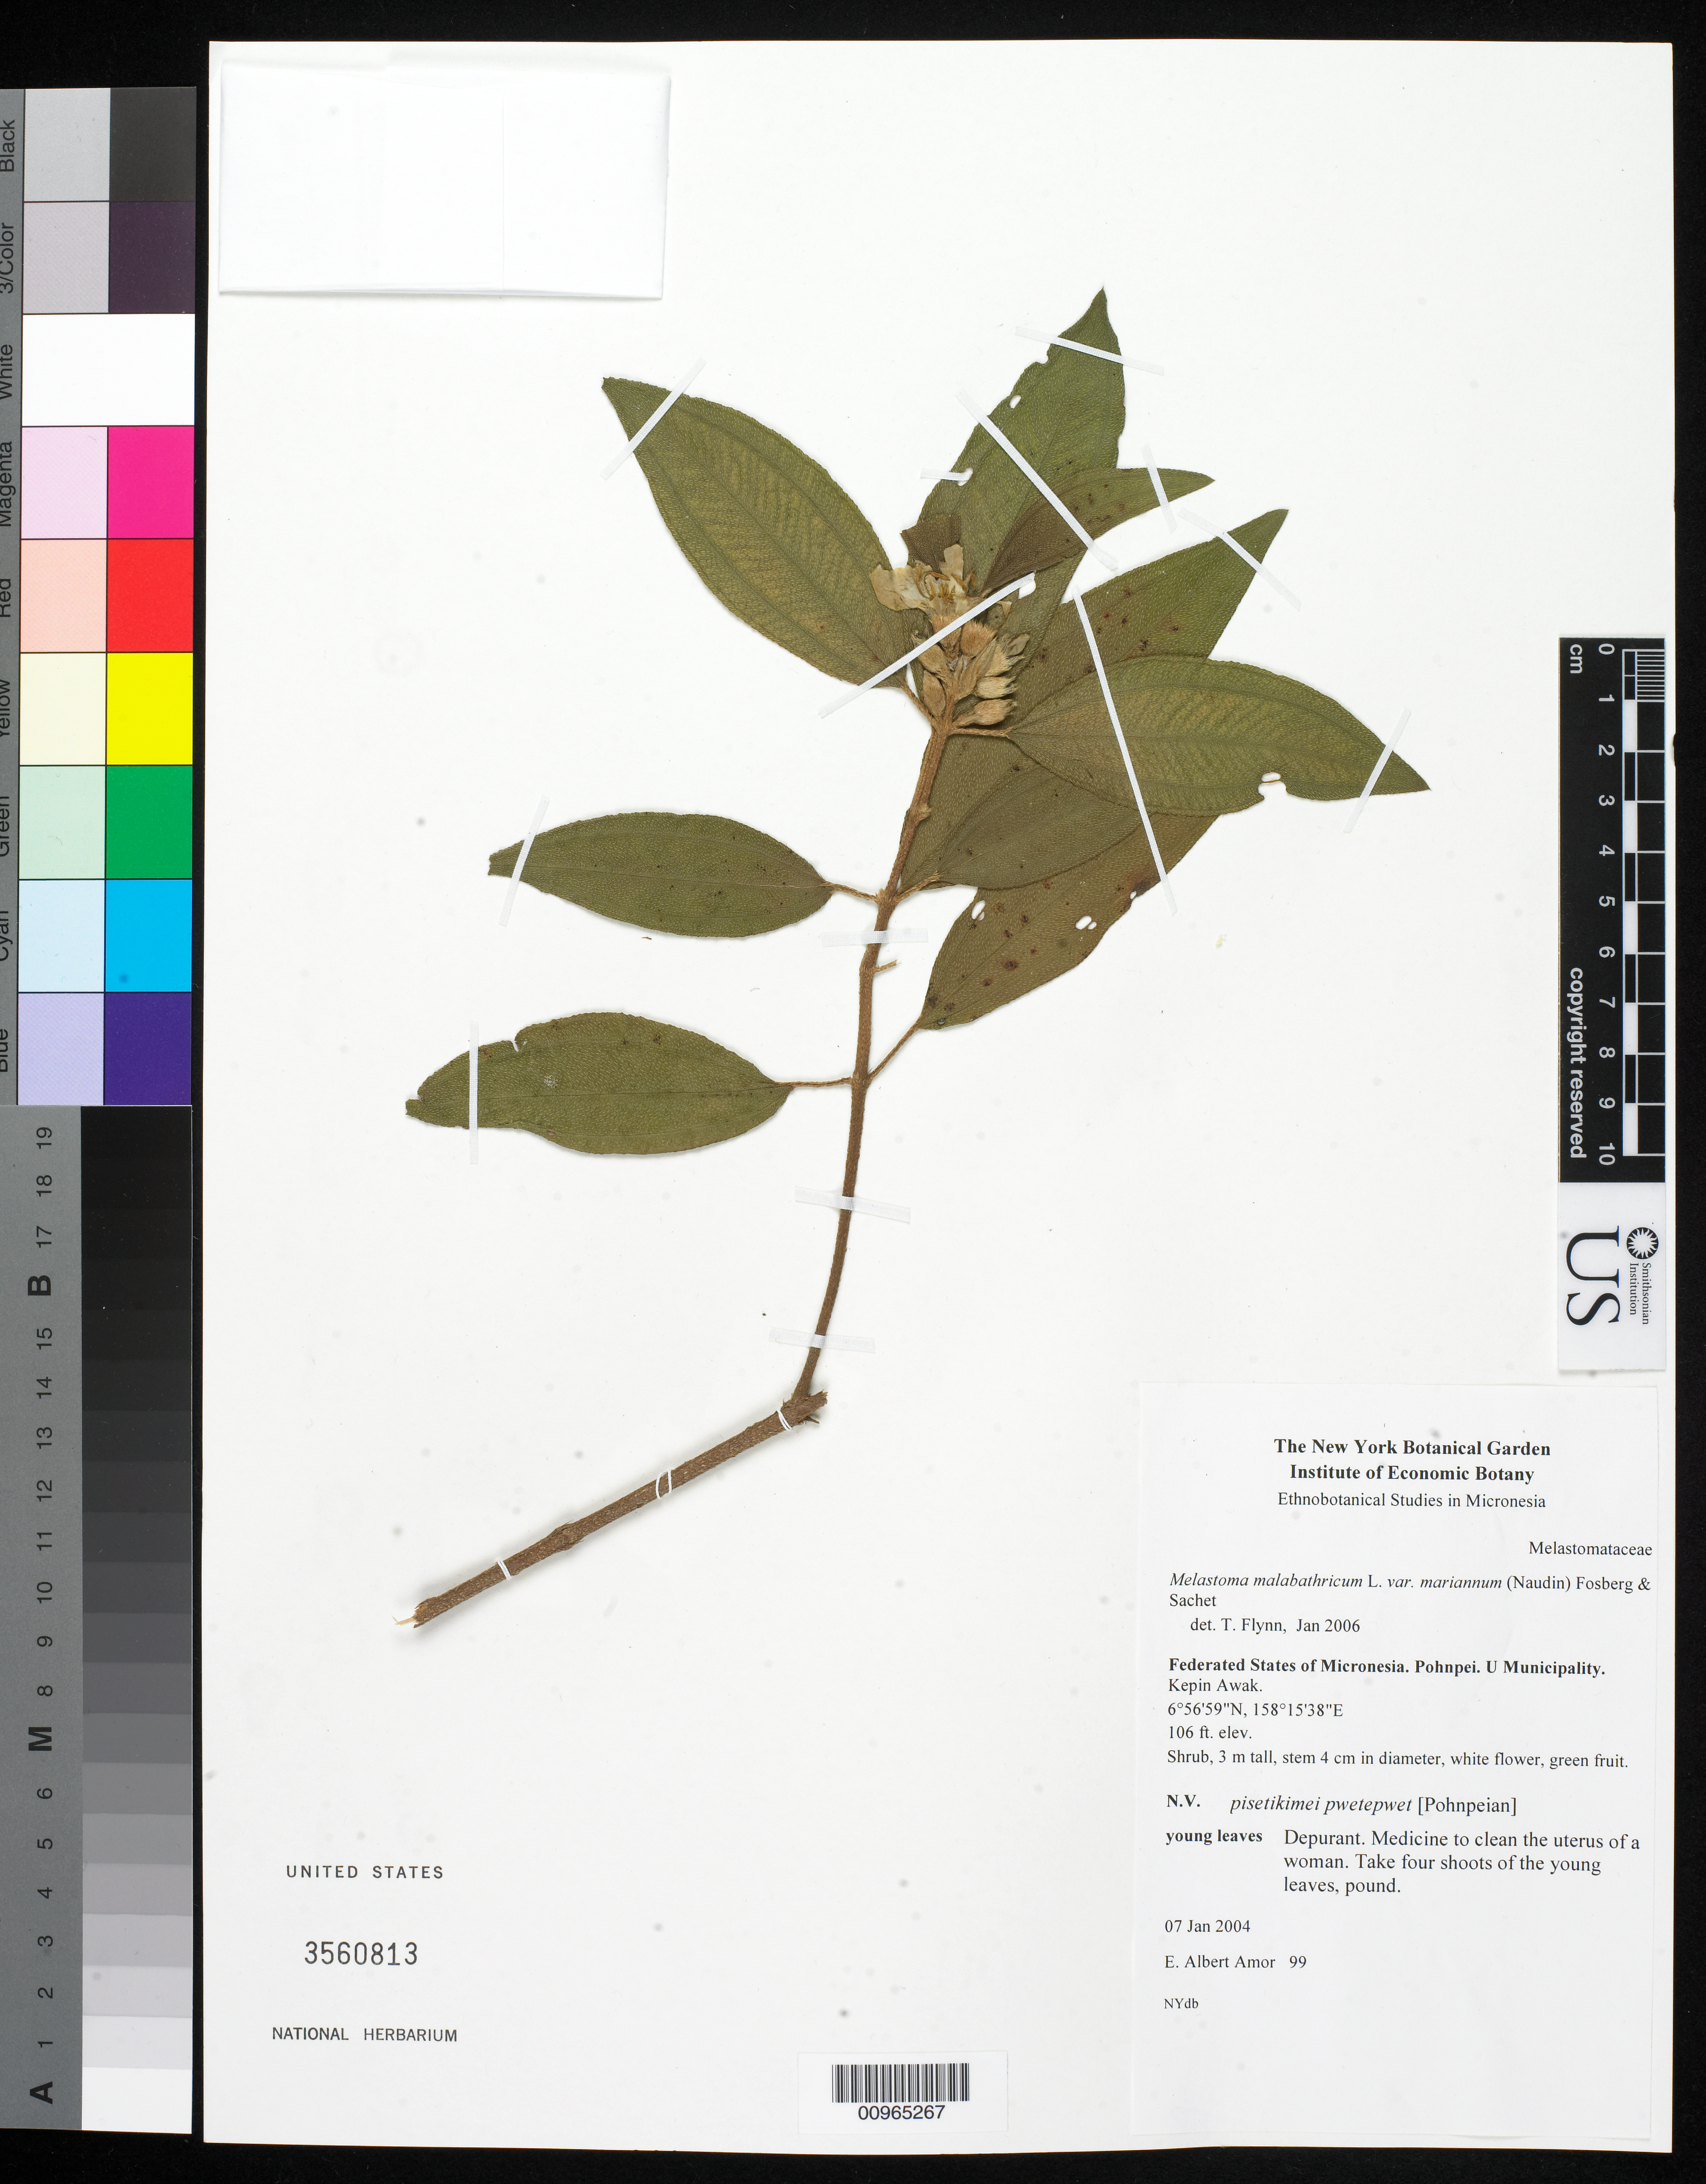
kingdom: Plantae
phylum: Tracheophyta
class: Magnoliopsida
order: Myrtales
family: Melastomataceae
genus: Melastoma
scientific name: Melastoma malabathricum var. marianum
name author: (Naudin) Fosberg & Sachet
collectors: E. A. Amor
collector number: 99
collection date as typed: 07 Jan 2004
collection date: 2004-01-07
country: Micronesia, Federated States of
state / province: Pohnpei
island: Pohnpei [Ponape]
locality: Kepin Awak, U Muncipality, Pohnpei, Micronesia.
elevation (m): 32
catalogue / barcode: US 3560813